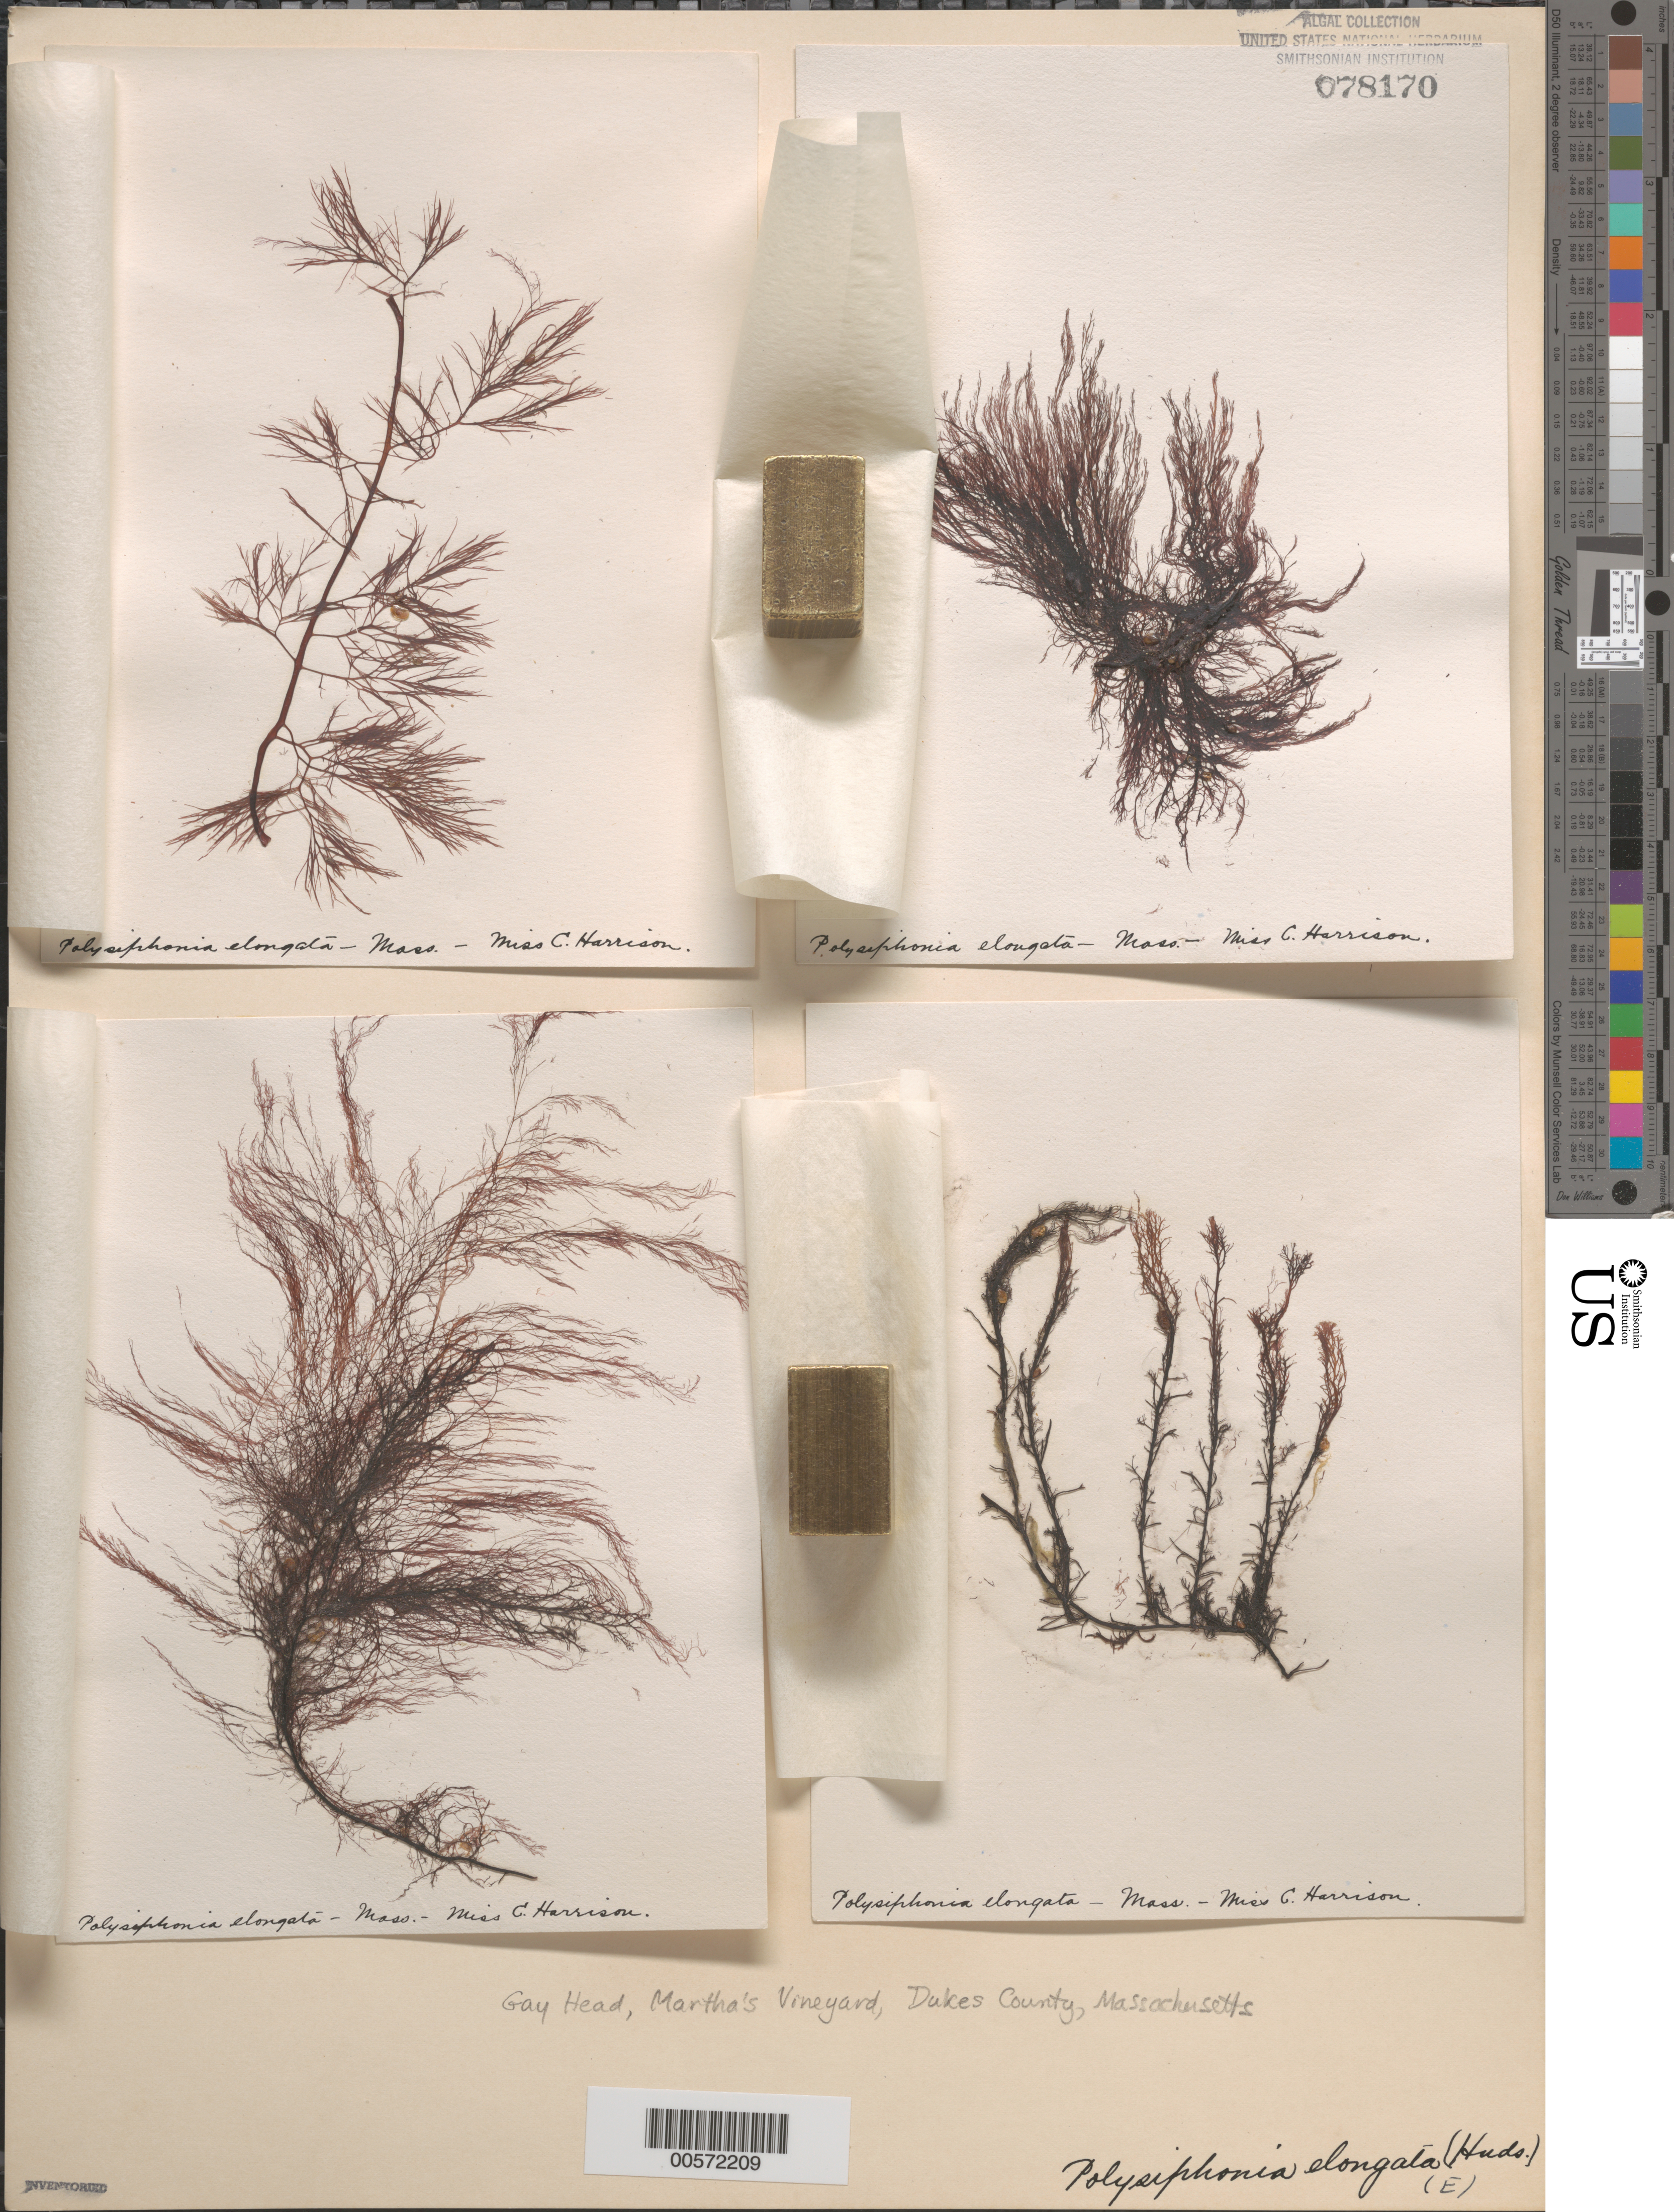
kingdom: Plantae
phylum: Rhodophyta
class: Florideophyceae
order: Ceramiales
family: Rhodomelaceae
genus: Carradoriella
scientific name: Carradoriella elongata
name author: (Hudson) Savoie & G.W. Saunders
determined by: Algae name updating Project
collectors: C. Harrison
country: United States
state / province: Massachusetts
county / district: Dukes County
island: Martha's Vineyard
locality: Gay Head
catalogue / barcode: US 78170